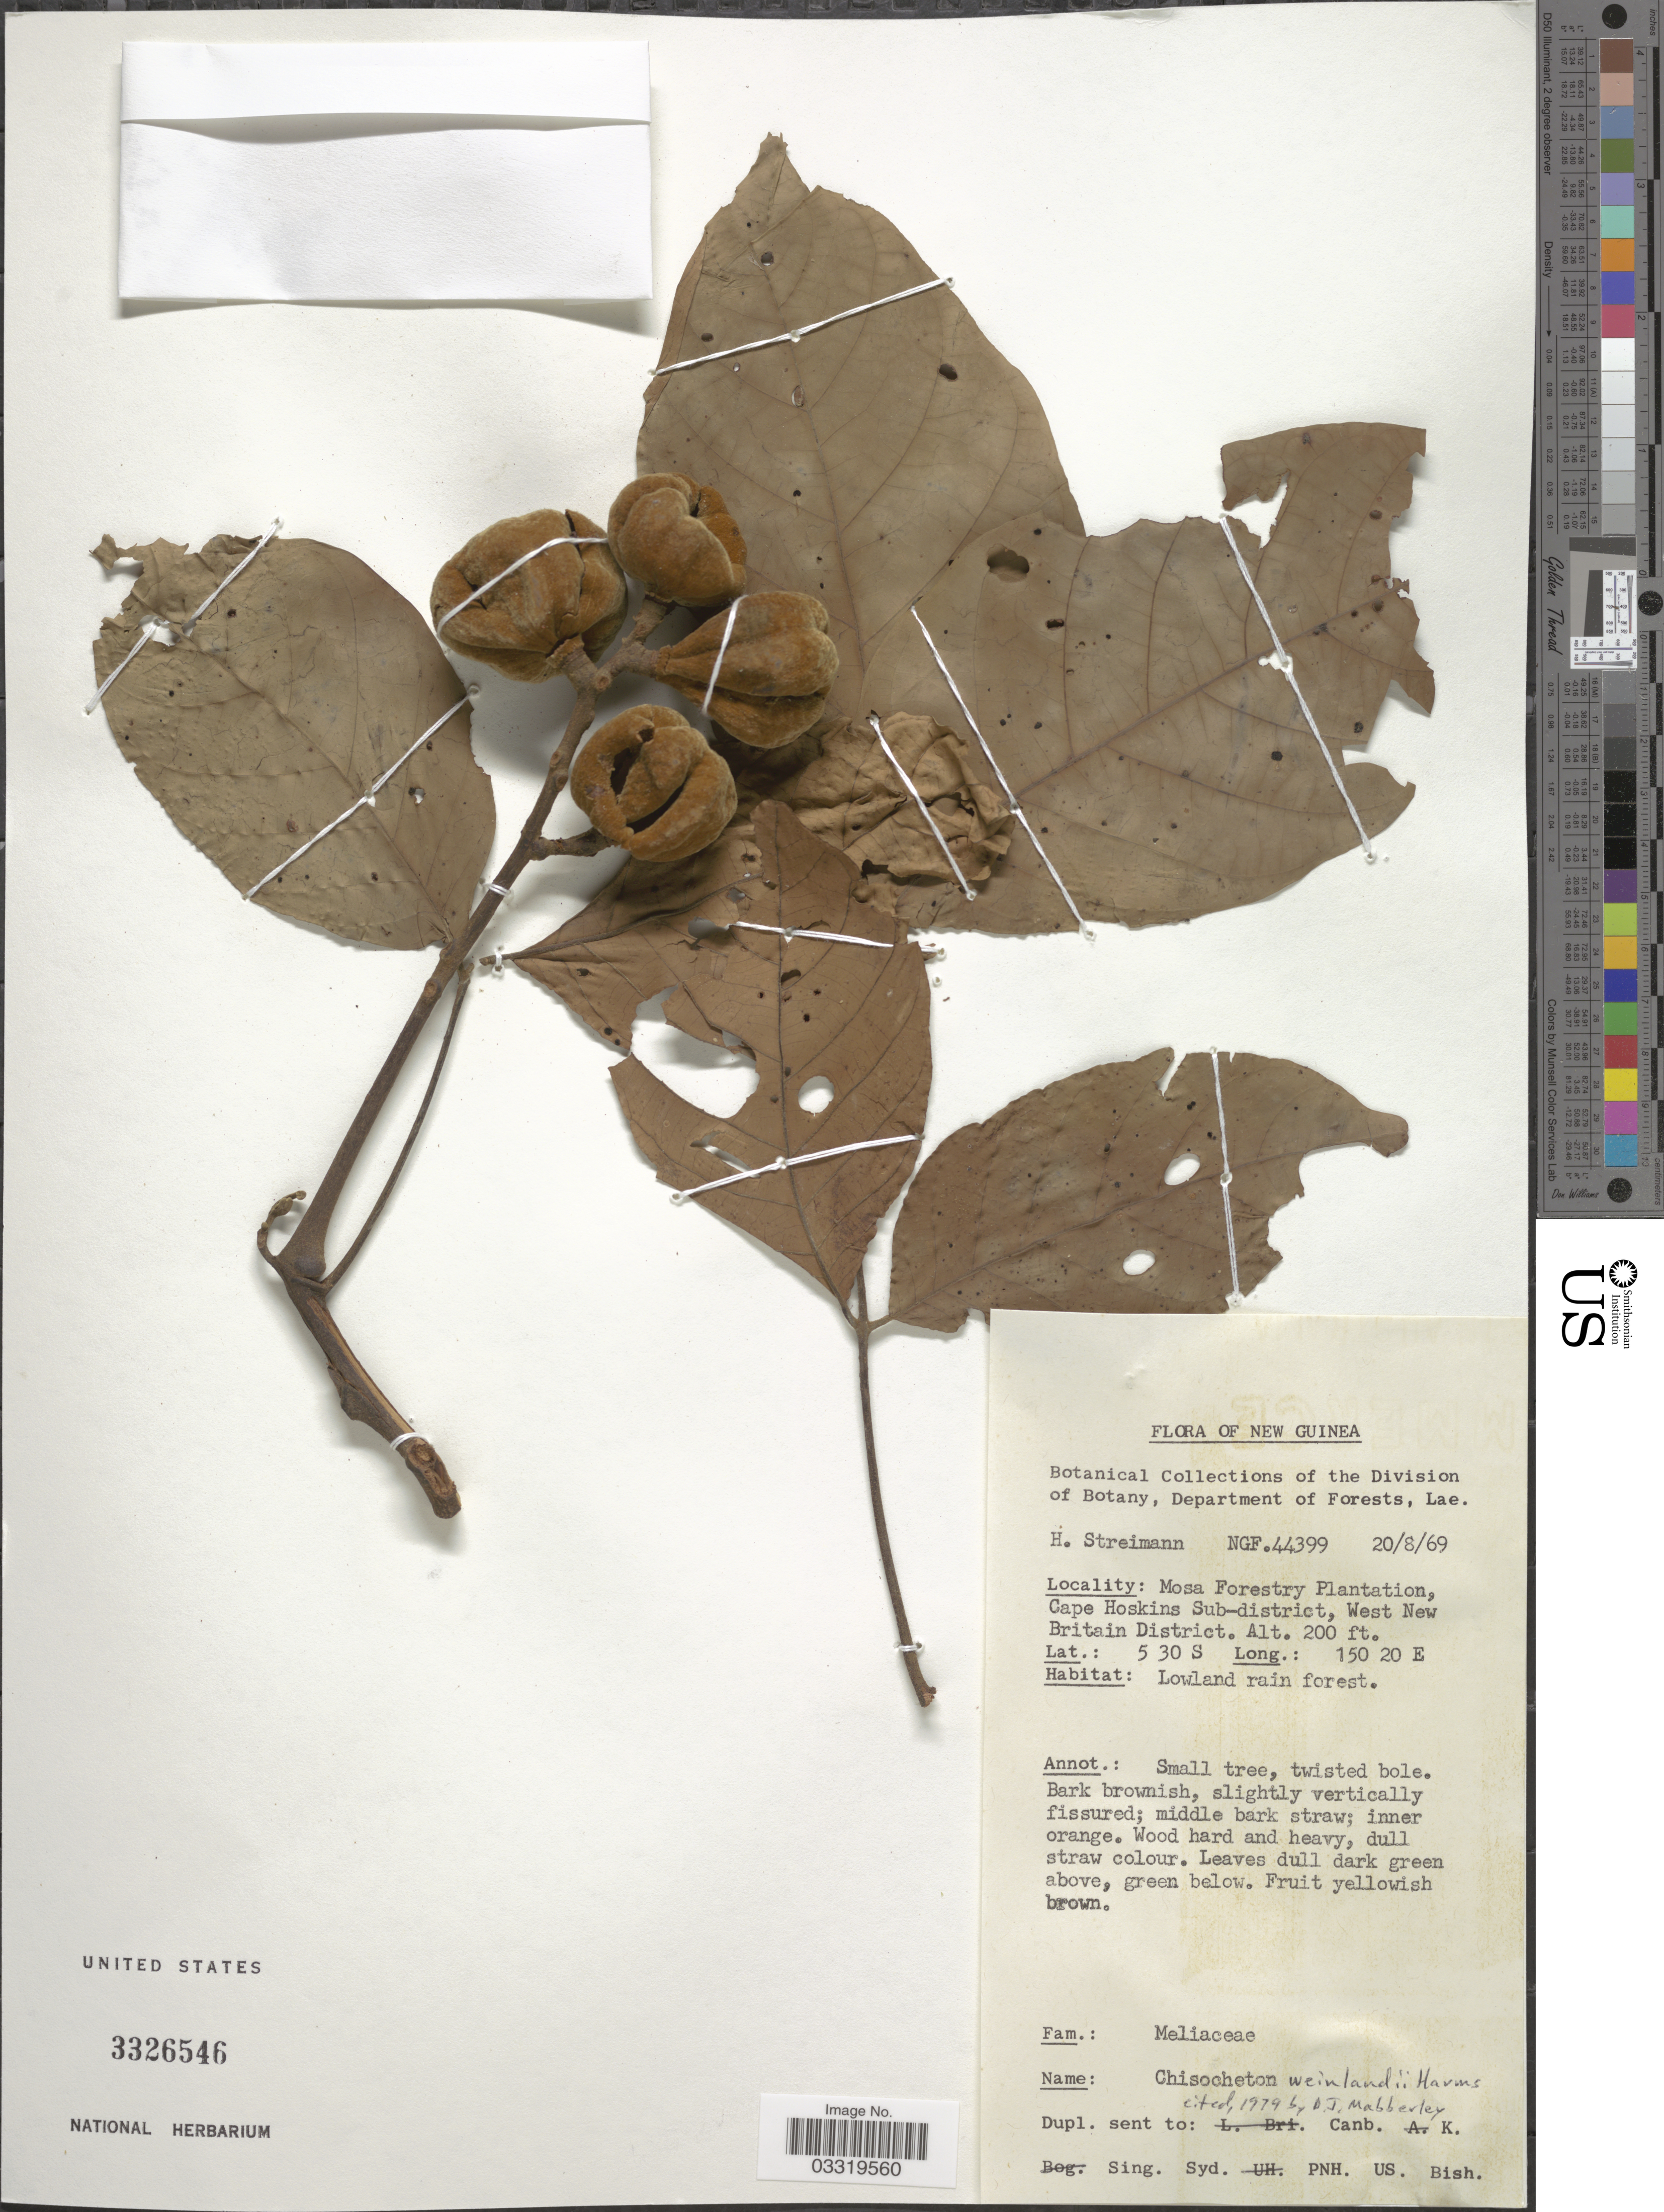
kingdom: Plantae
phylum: Tracheophyta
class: Magnoliopsida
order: Sapindales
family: Meliaceae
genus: Chisocheton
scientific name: Chisocheton lasiocarpus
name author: (Miq.) Valeton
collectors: H. Streimann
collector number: NGF44399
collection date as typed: Transcribed d/m/y: 20/8/69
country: Papua New Guinea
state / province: West New Britain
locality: New Guinea. Mosa Forestry Plantation, Cape Hoskins Sub-district, West New Britain District.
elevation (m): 61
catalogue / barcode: US 3326546